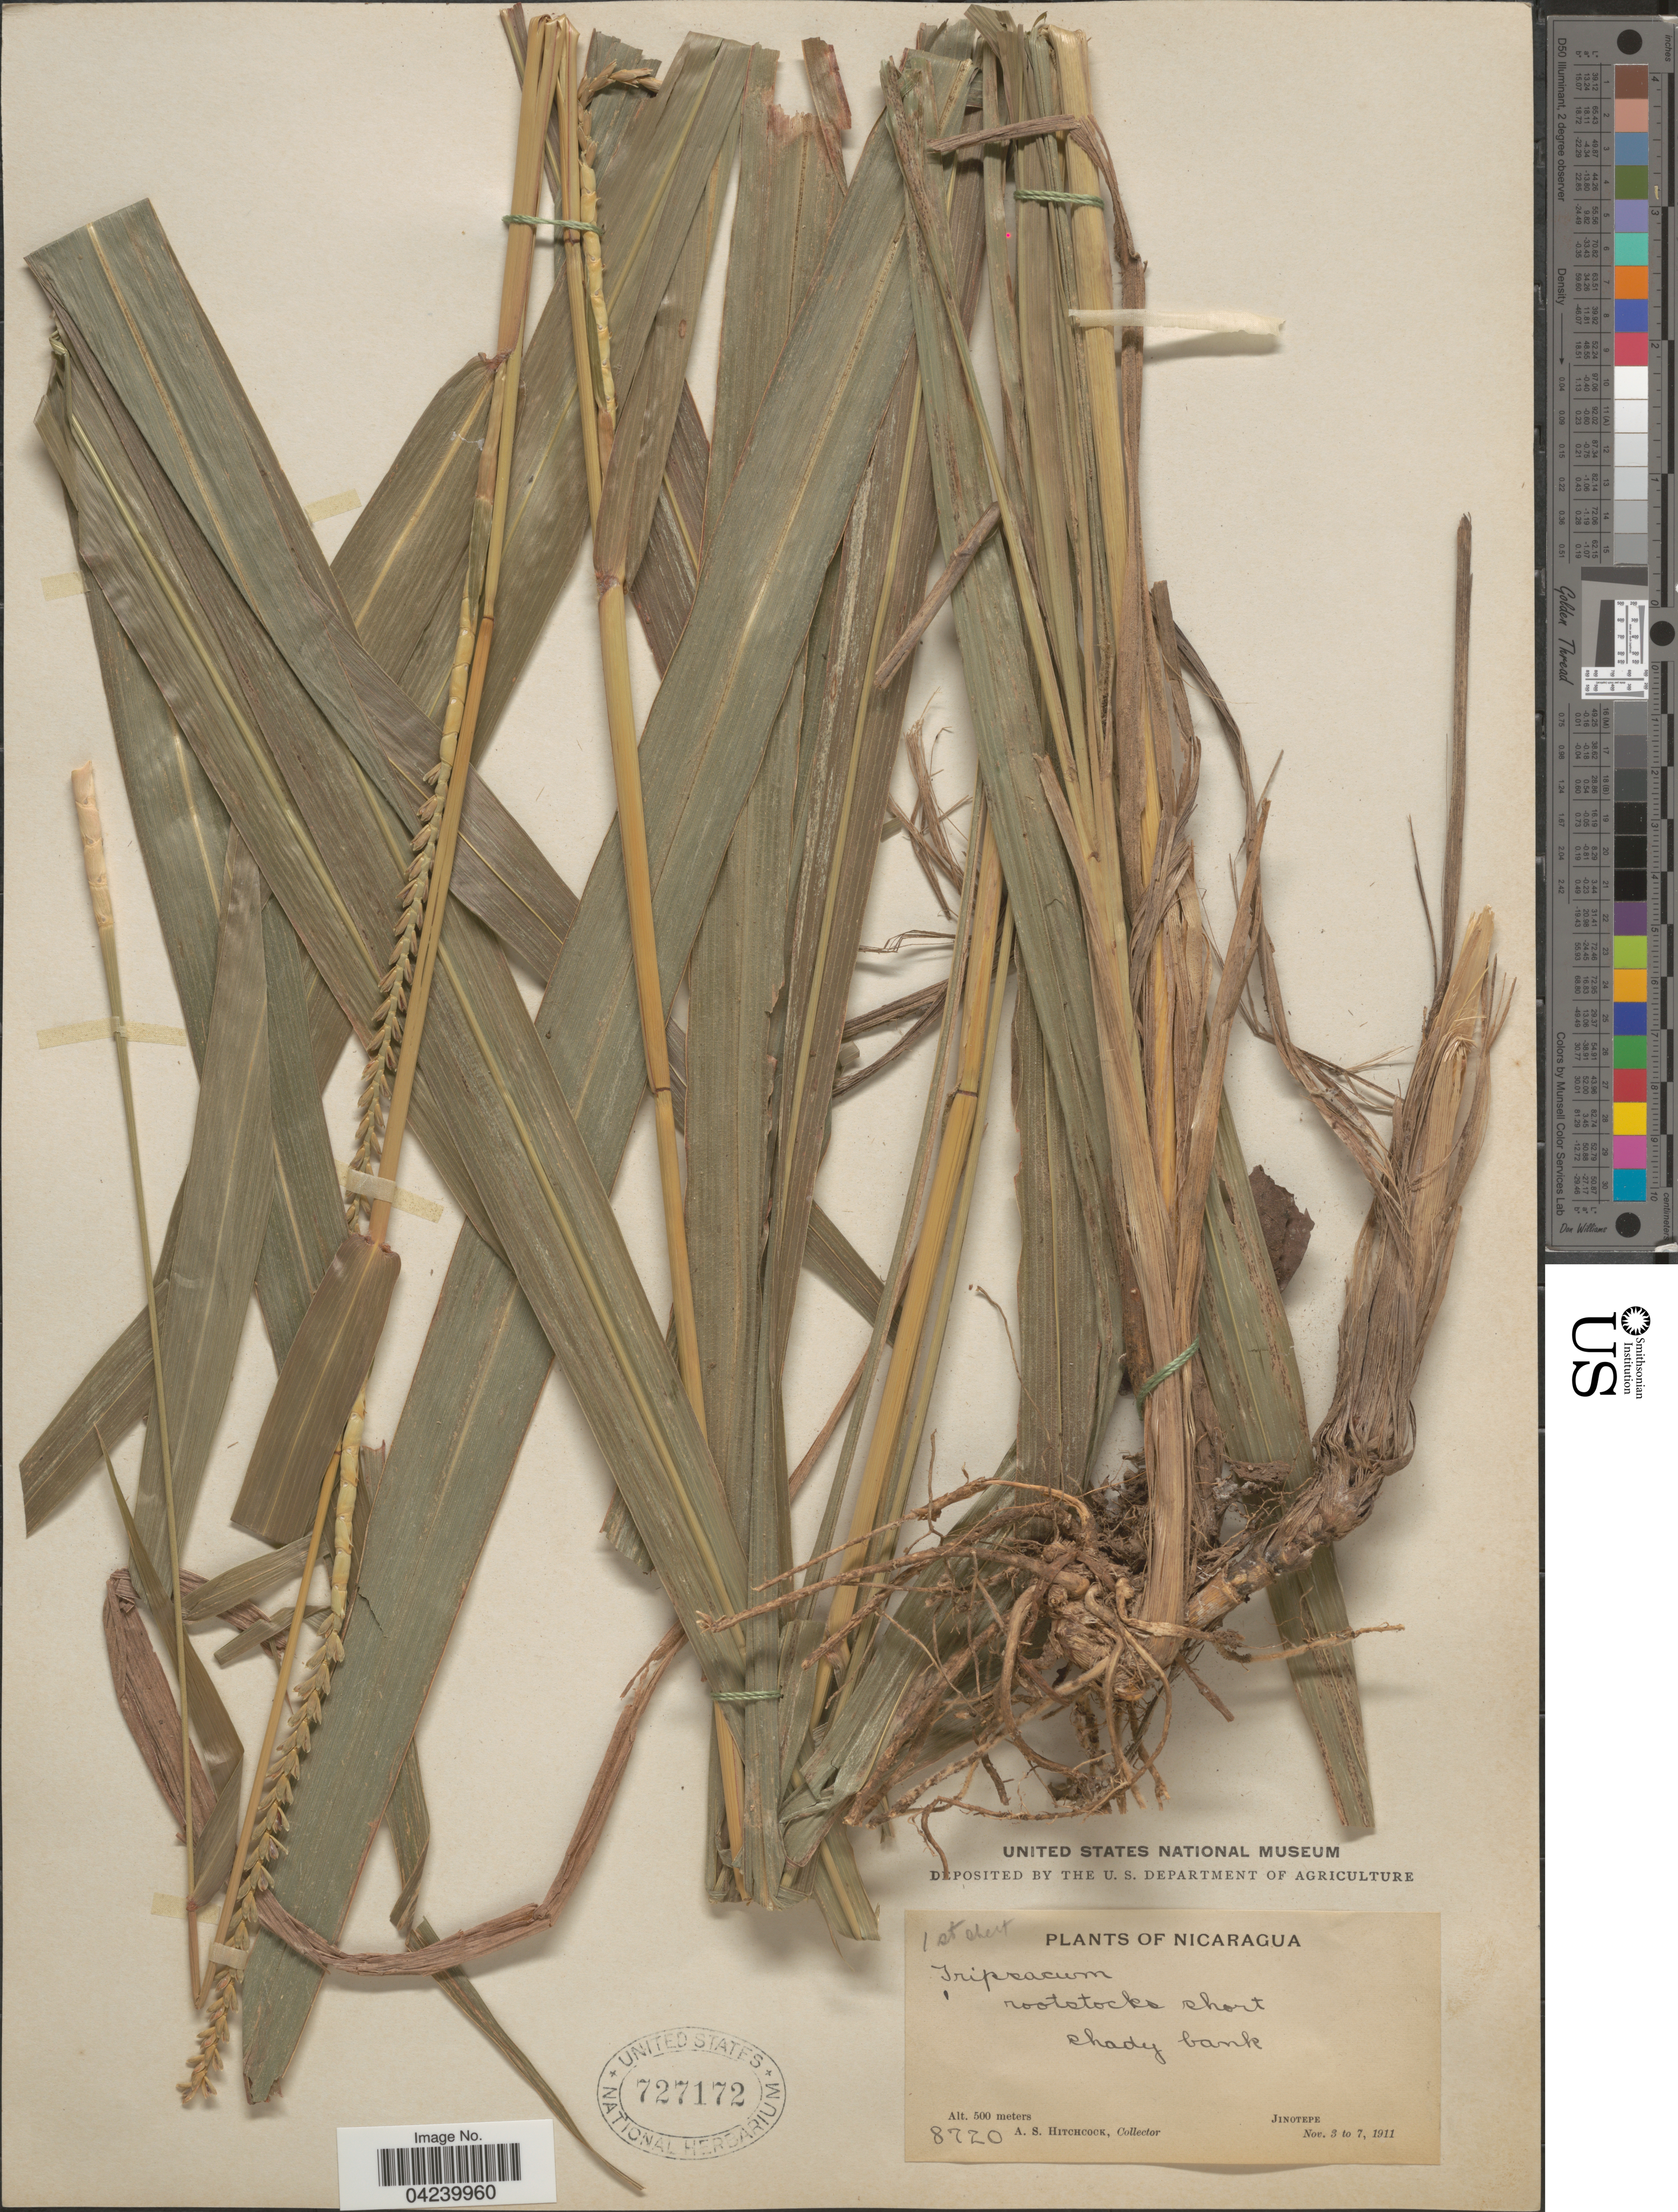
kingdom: Plantae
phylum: Tracheophyta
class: Liliopsida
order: Poales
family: Poaceae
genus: Tripsacum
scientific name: Tripsacum latifolium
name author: Hitchc.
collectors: A. S. Hitchcock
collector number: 8720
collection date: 1911-11-03/1911-11-07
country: Nicaragua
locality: Jinotepe.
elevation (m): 500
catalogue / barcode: US 727172